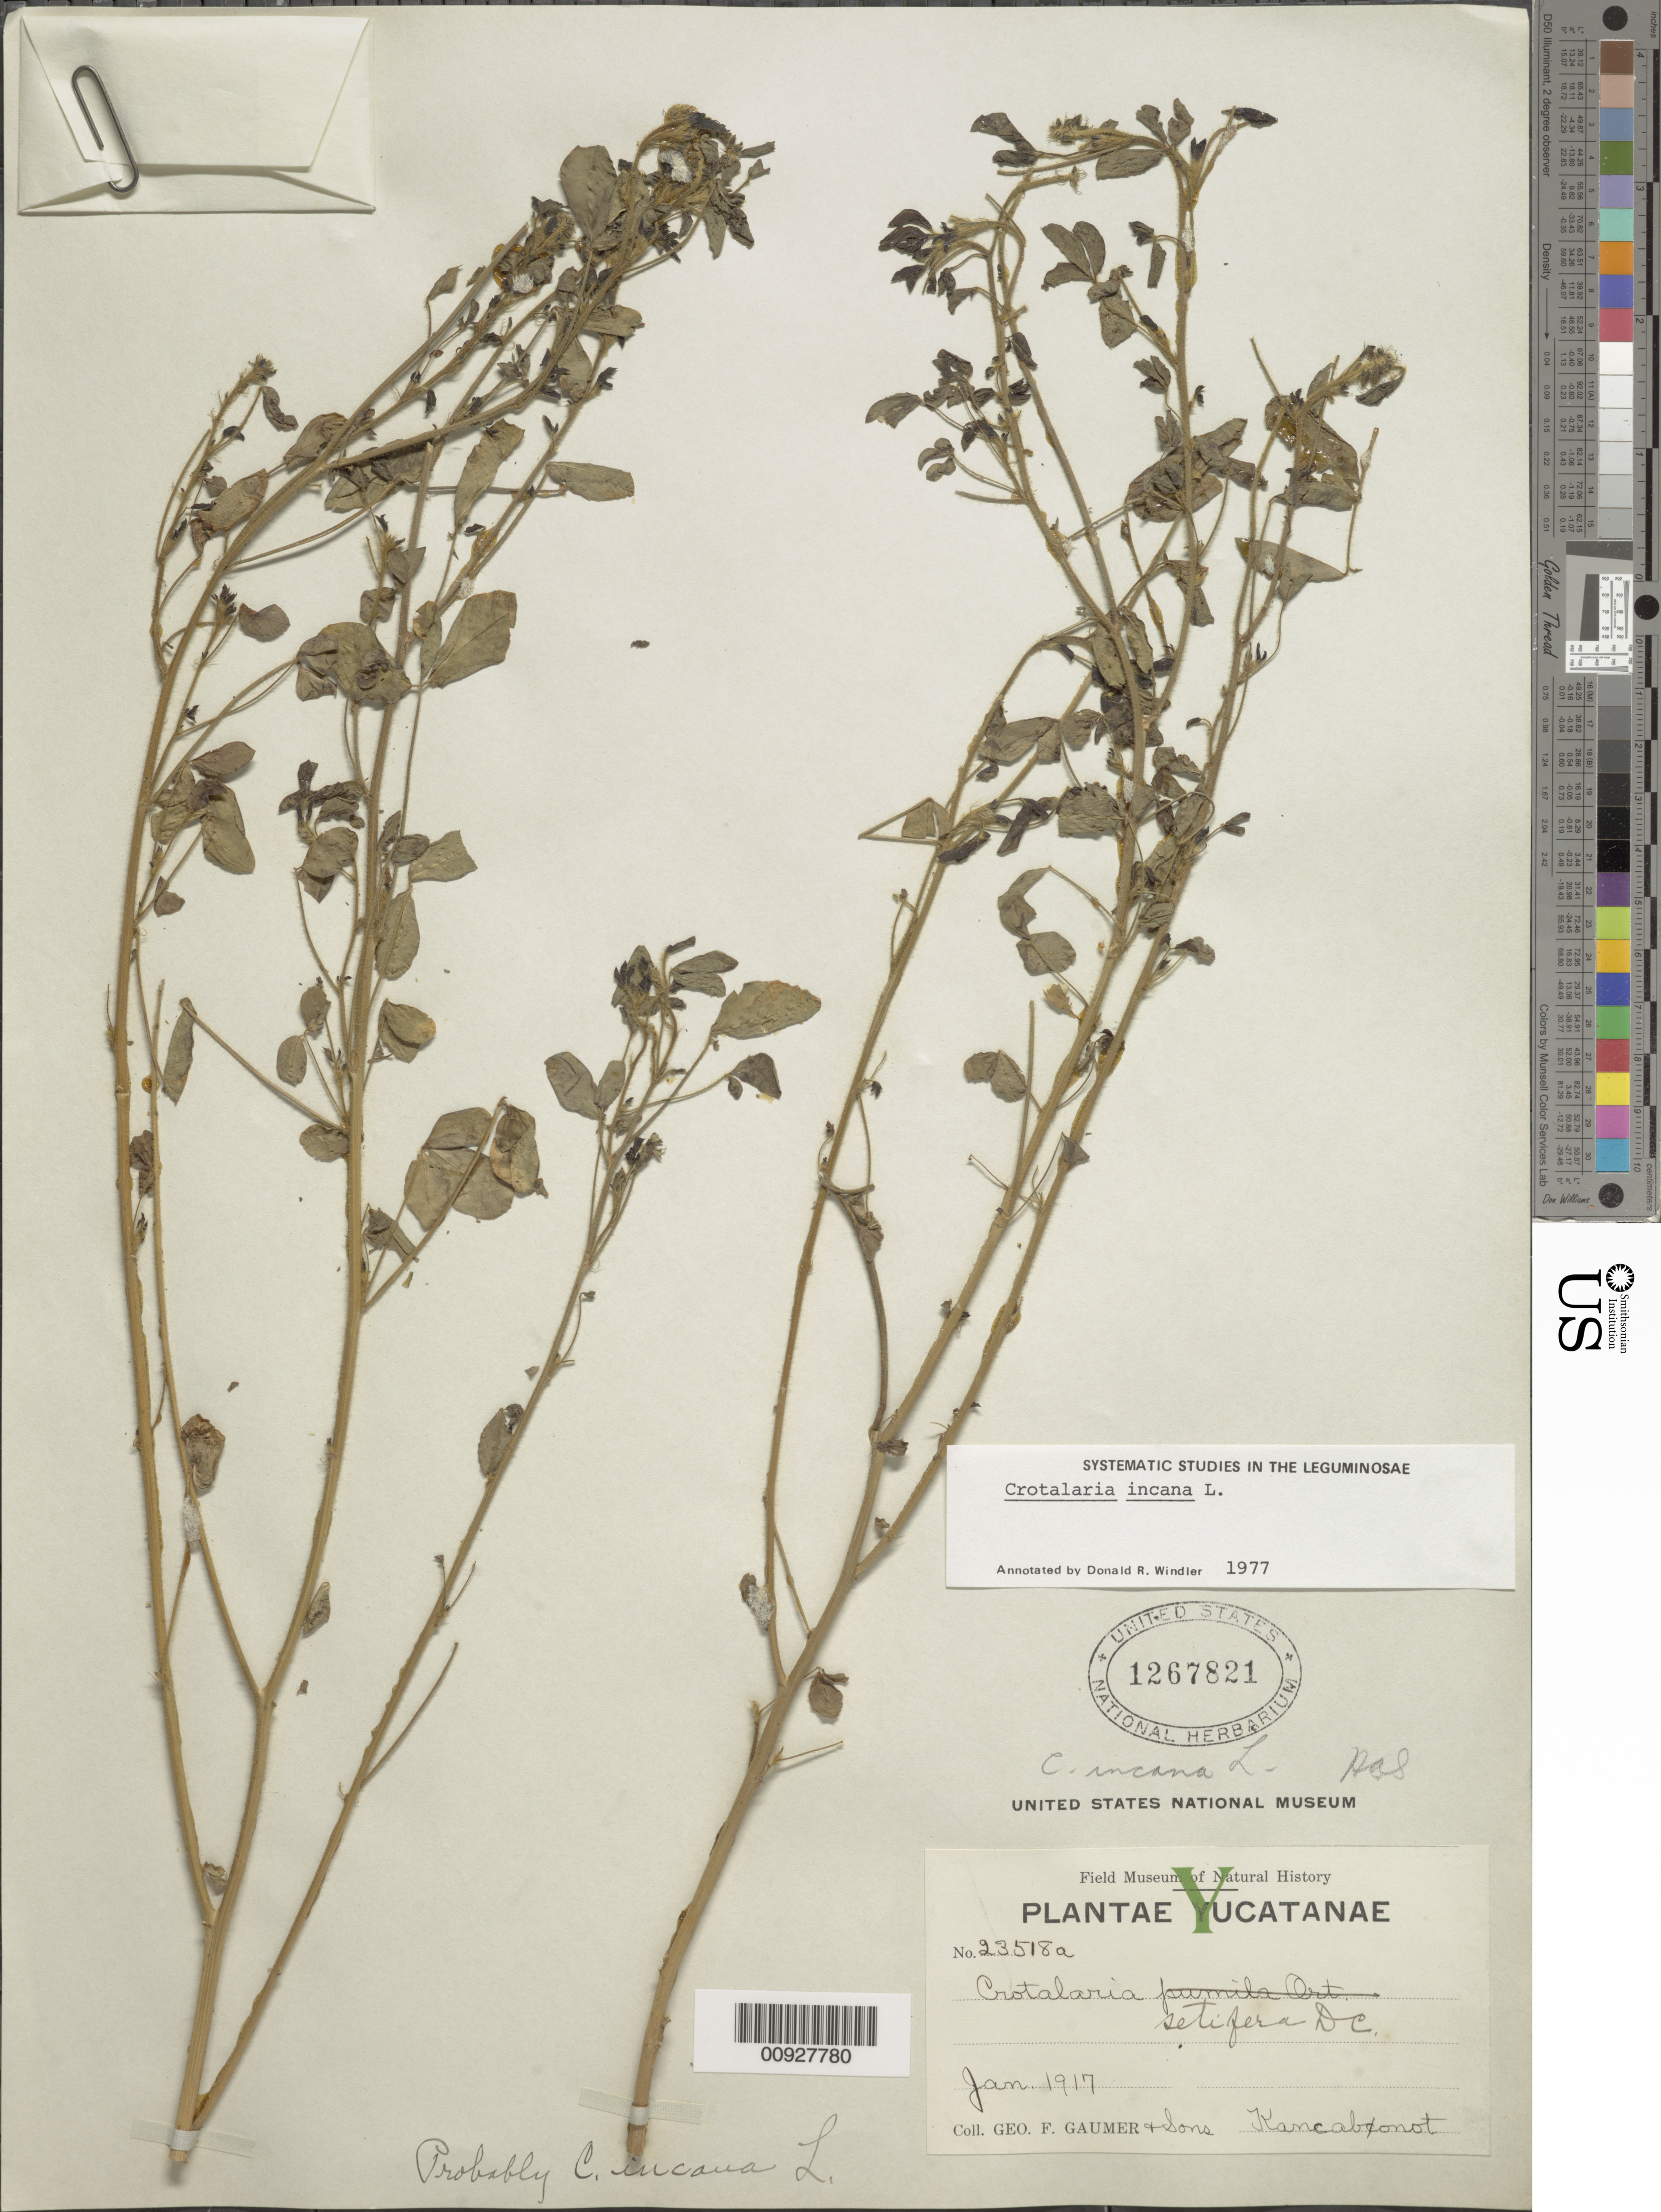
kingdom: Plantae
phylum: Tracheophyta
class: Magnoliopsida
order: Fabales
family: Fabaceae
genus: Crotalaria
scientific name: Crotalaria incana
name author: L.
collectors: G. F. Gaumer & et al.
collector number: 23518 a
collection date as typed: Jan 1917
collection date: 1917-01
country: Mexico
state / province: Yucatán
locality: Kancabonot.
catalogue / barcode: US 1267821